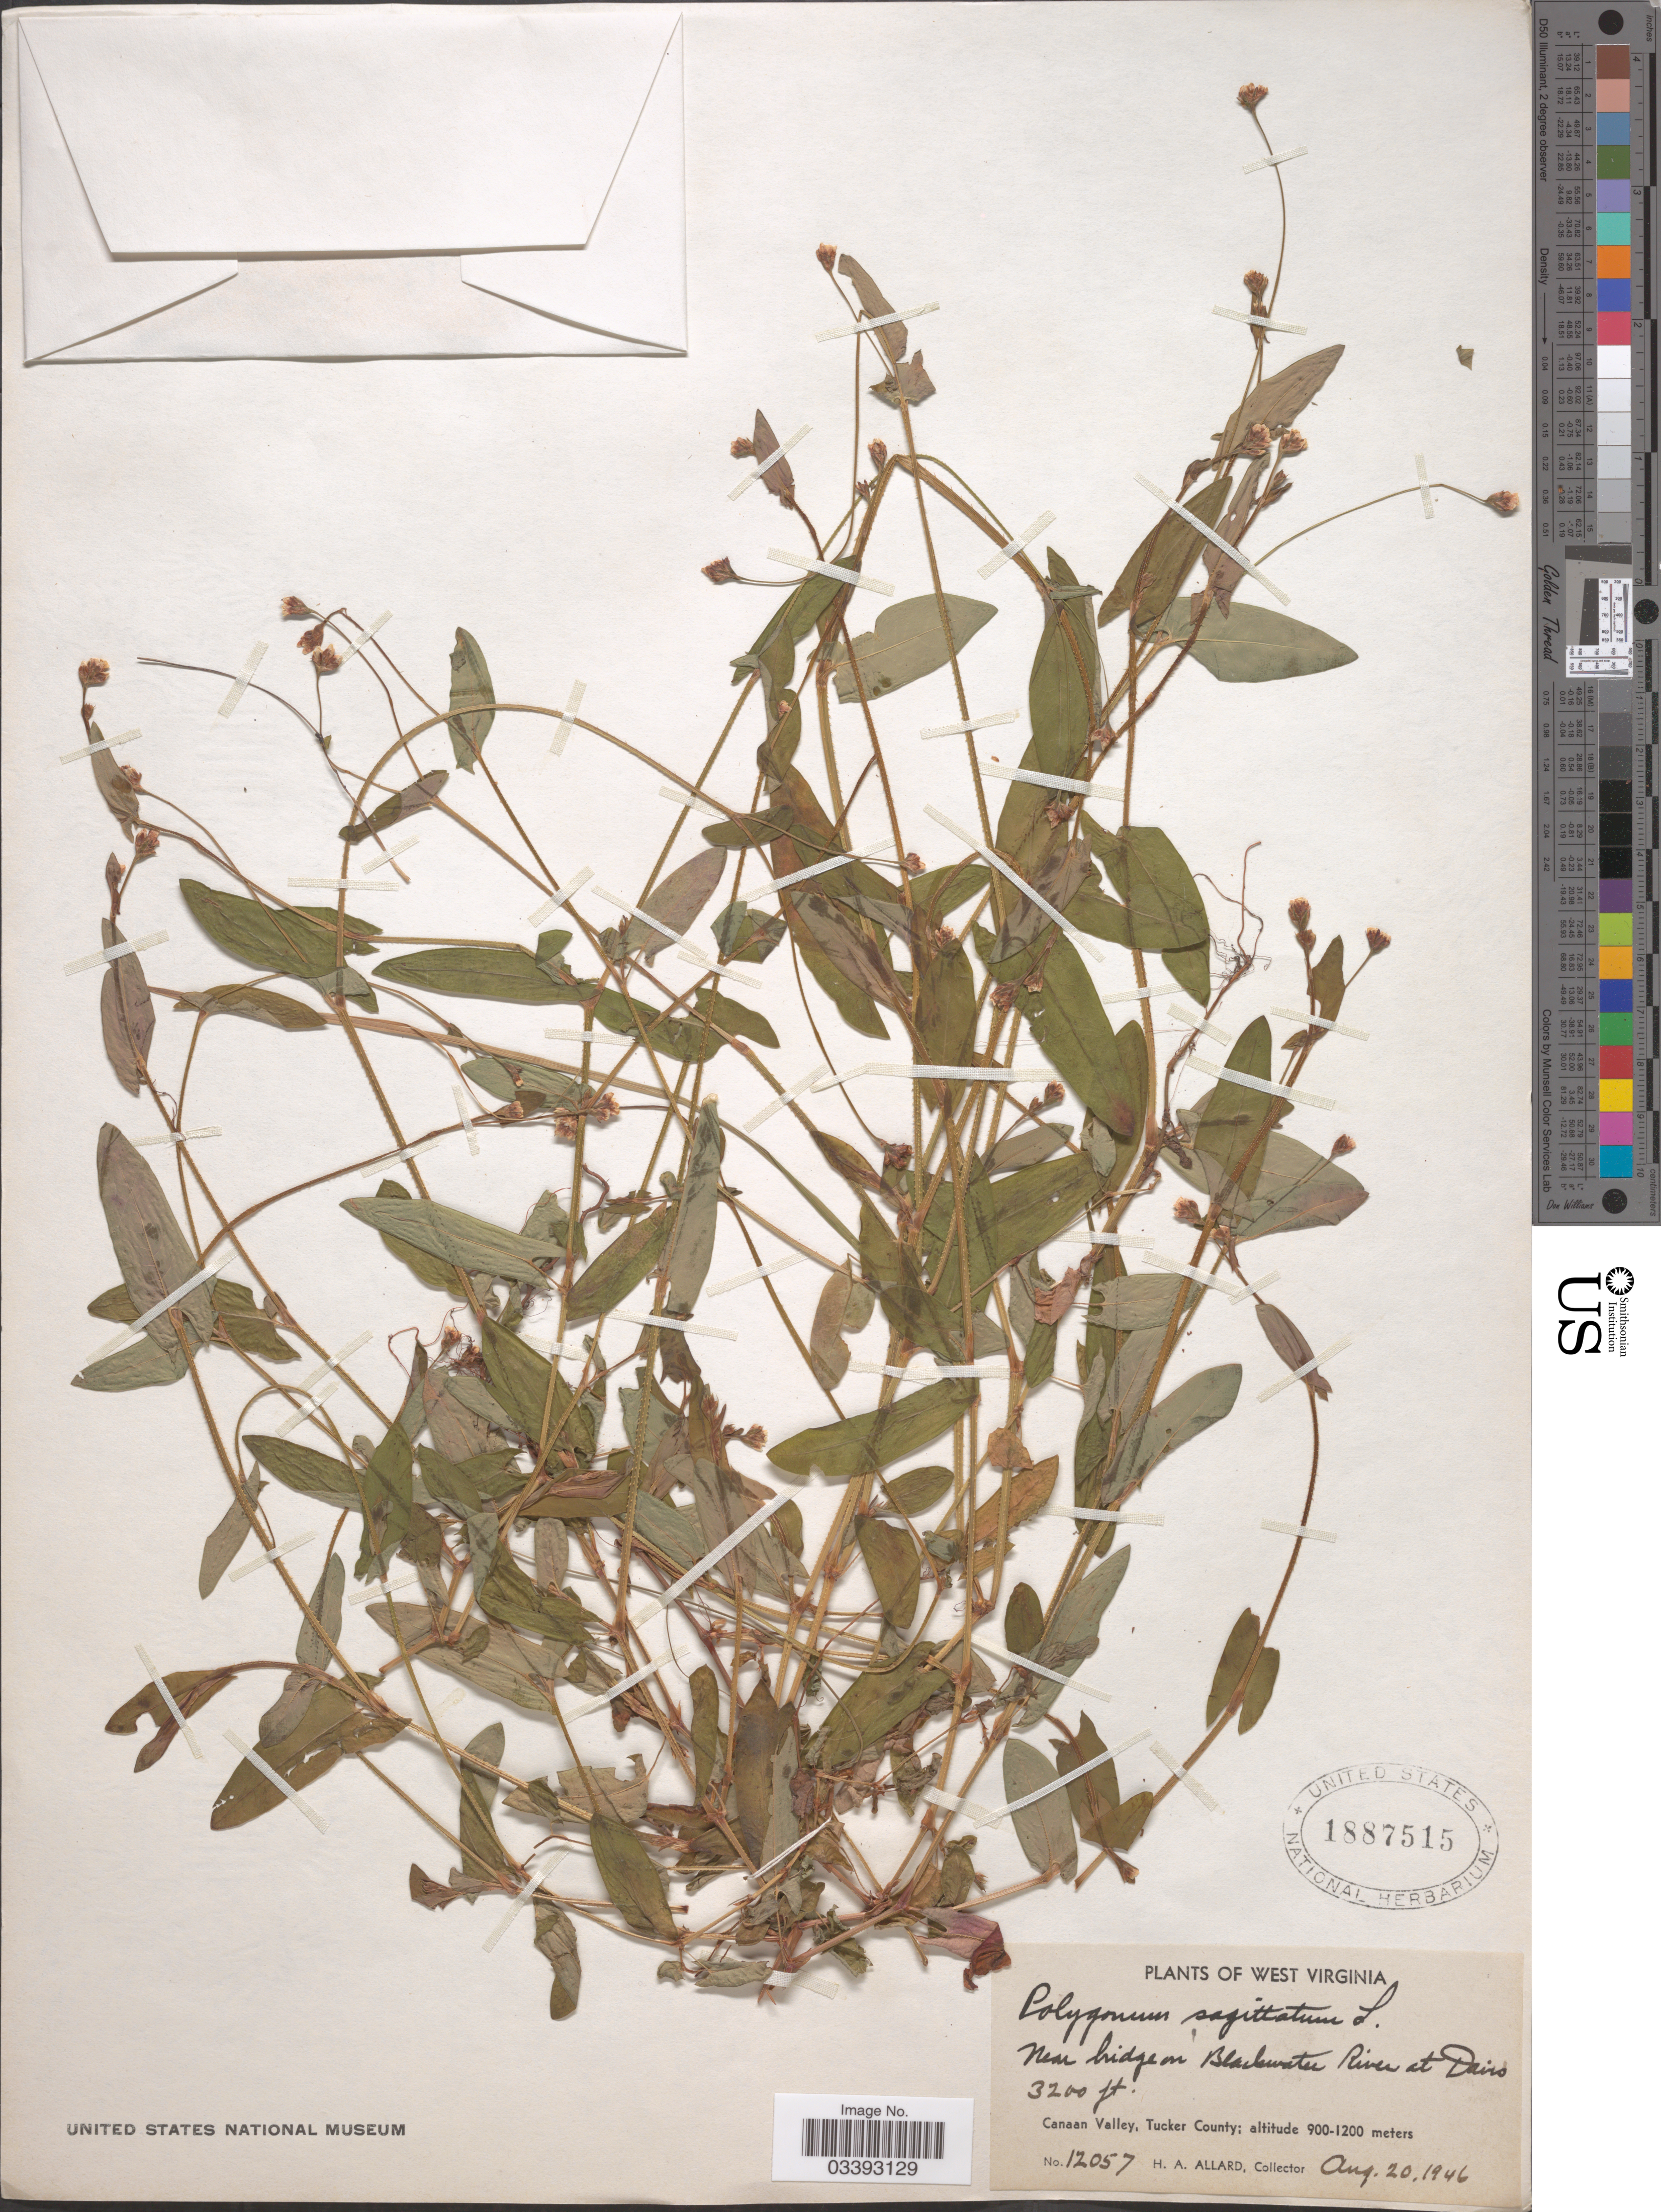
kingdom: Plantae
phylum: Tracheophyta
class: Magnoliopsida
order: Caryophyllales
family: Polygonaceae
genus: Persicaria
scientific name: Persicaria sagittata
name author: (L.) H. Gross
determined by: Atha, D. E.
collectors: H. A. Allard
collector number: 12057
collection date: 1946-08-20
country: United States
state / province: West Virginia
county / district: Tucker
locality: Near bridge on Blackwater River at Davis. Canaan Valley, Tucker County.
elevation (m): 975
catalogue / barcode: US 1887515